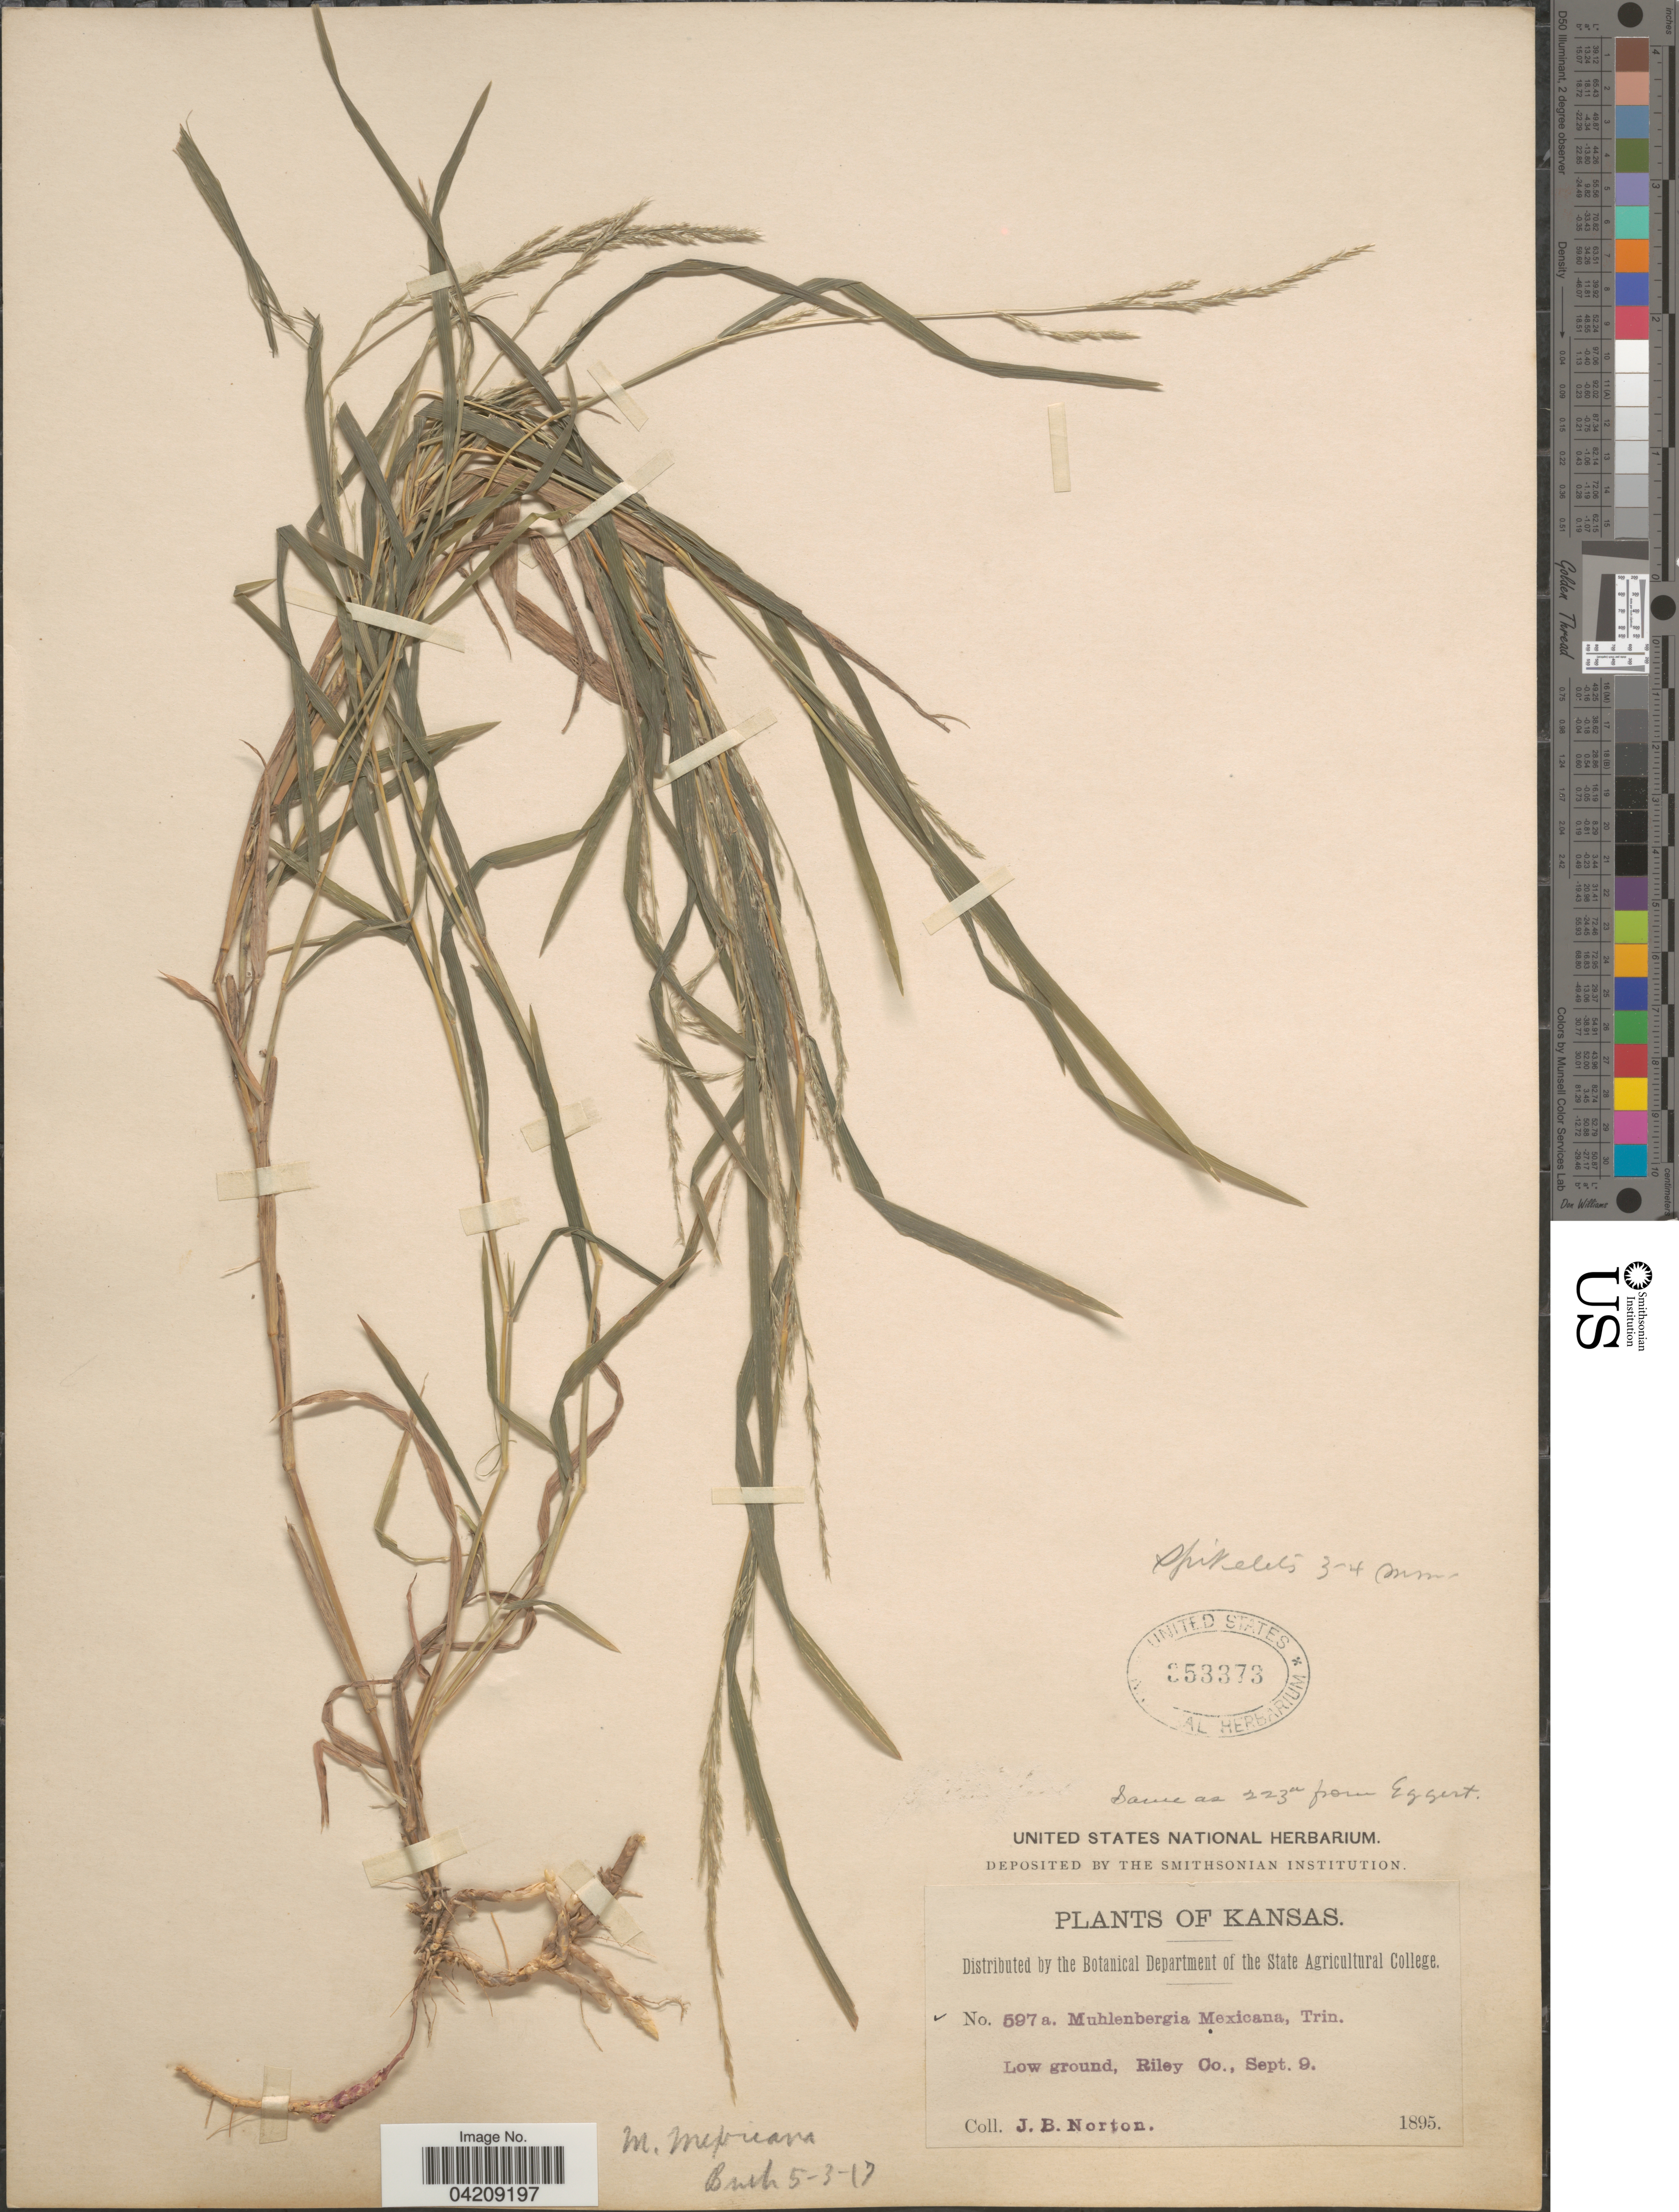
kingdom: Plantae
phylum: Tracheophyta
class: Liliopsida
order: Poales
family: Poaceae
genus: Muhlenbergia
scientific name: Muhlenbergia frondosa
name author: (Poir.) Fernald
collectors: J. B. Norton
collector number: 597a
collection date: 1895-09-09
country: United States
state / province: Kansas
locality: Riley Co.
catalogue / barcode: US 353373